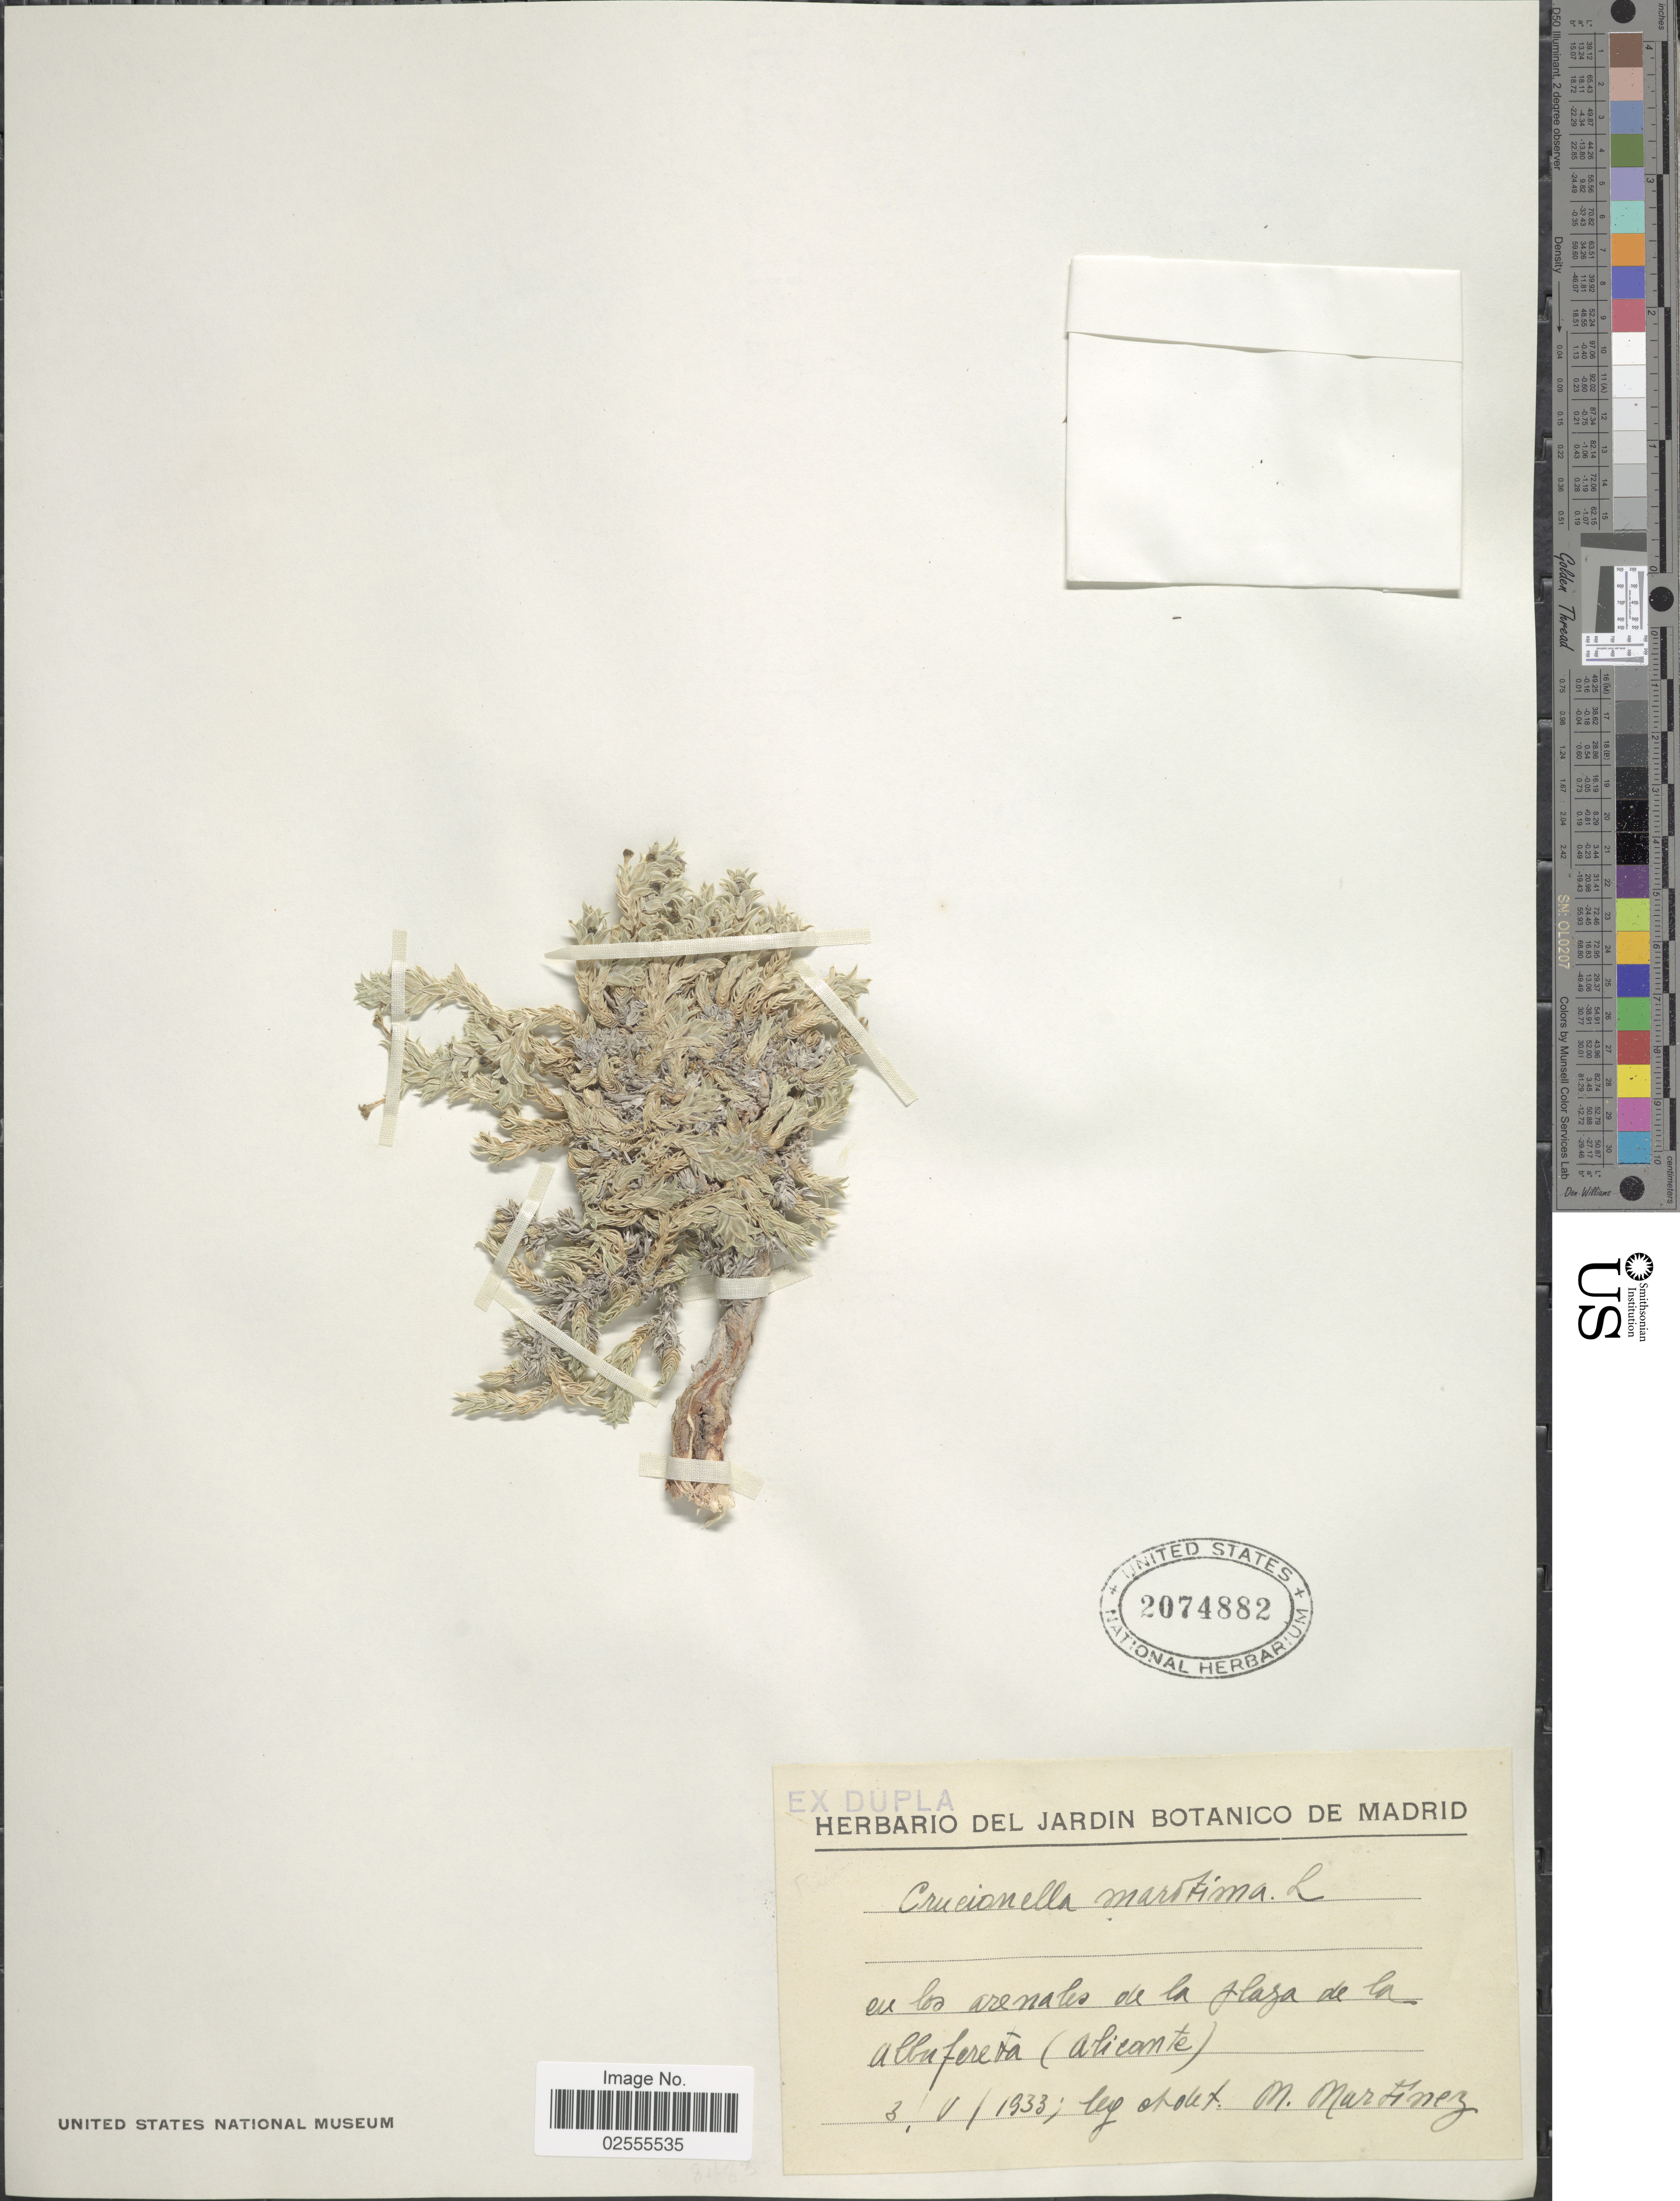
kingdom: Plantae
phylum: Tracheophyta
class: Magnoliopsida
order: Gentianales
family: Rubiaceae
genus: Crucianella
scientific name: Crucianella maritima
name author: L.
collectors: M. Martinez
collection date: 1933-05-03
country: Spain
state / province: Valenciana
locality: En los arenales de la plaza de la Albufereta (Alicante).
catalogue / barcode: US 2074882